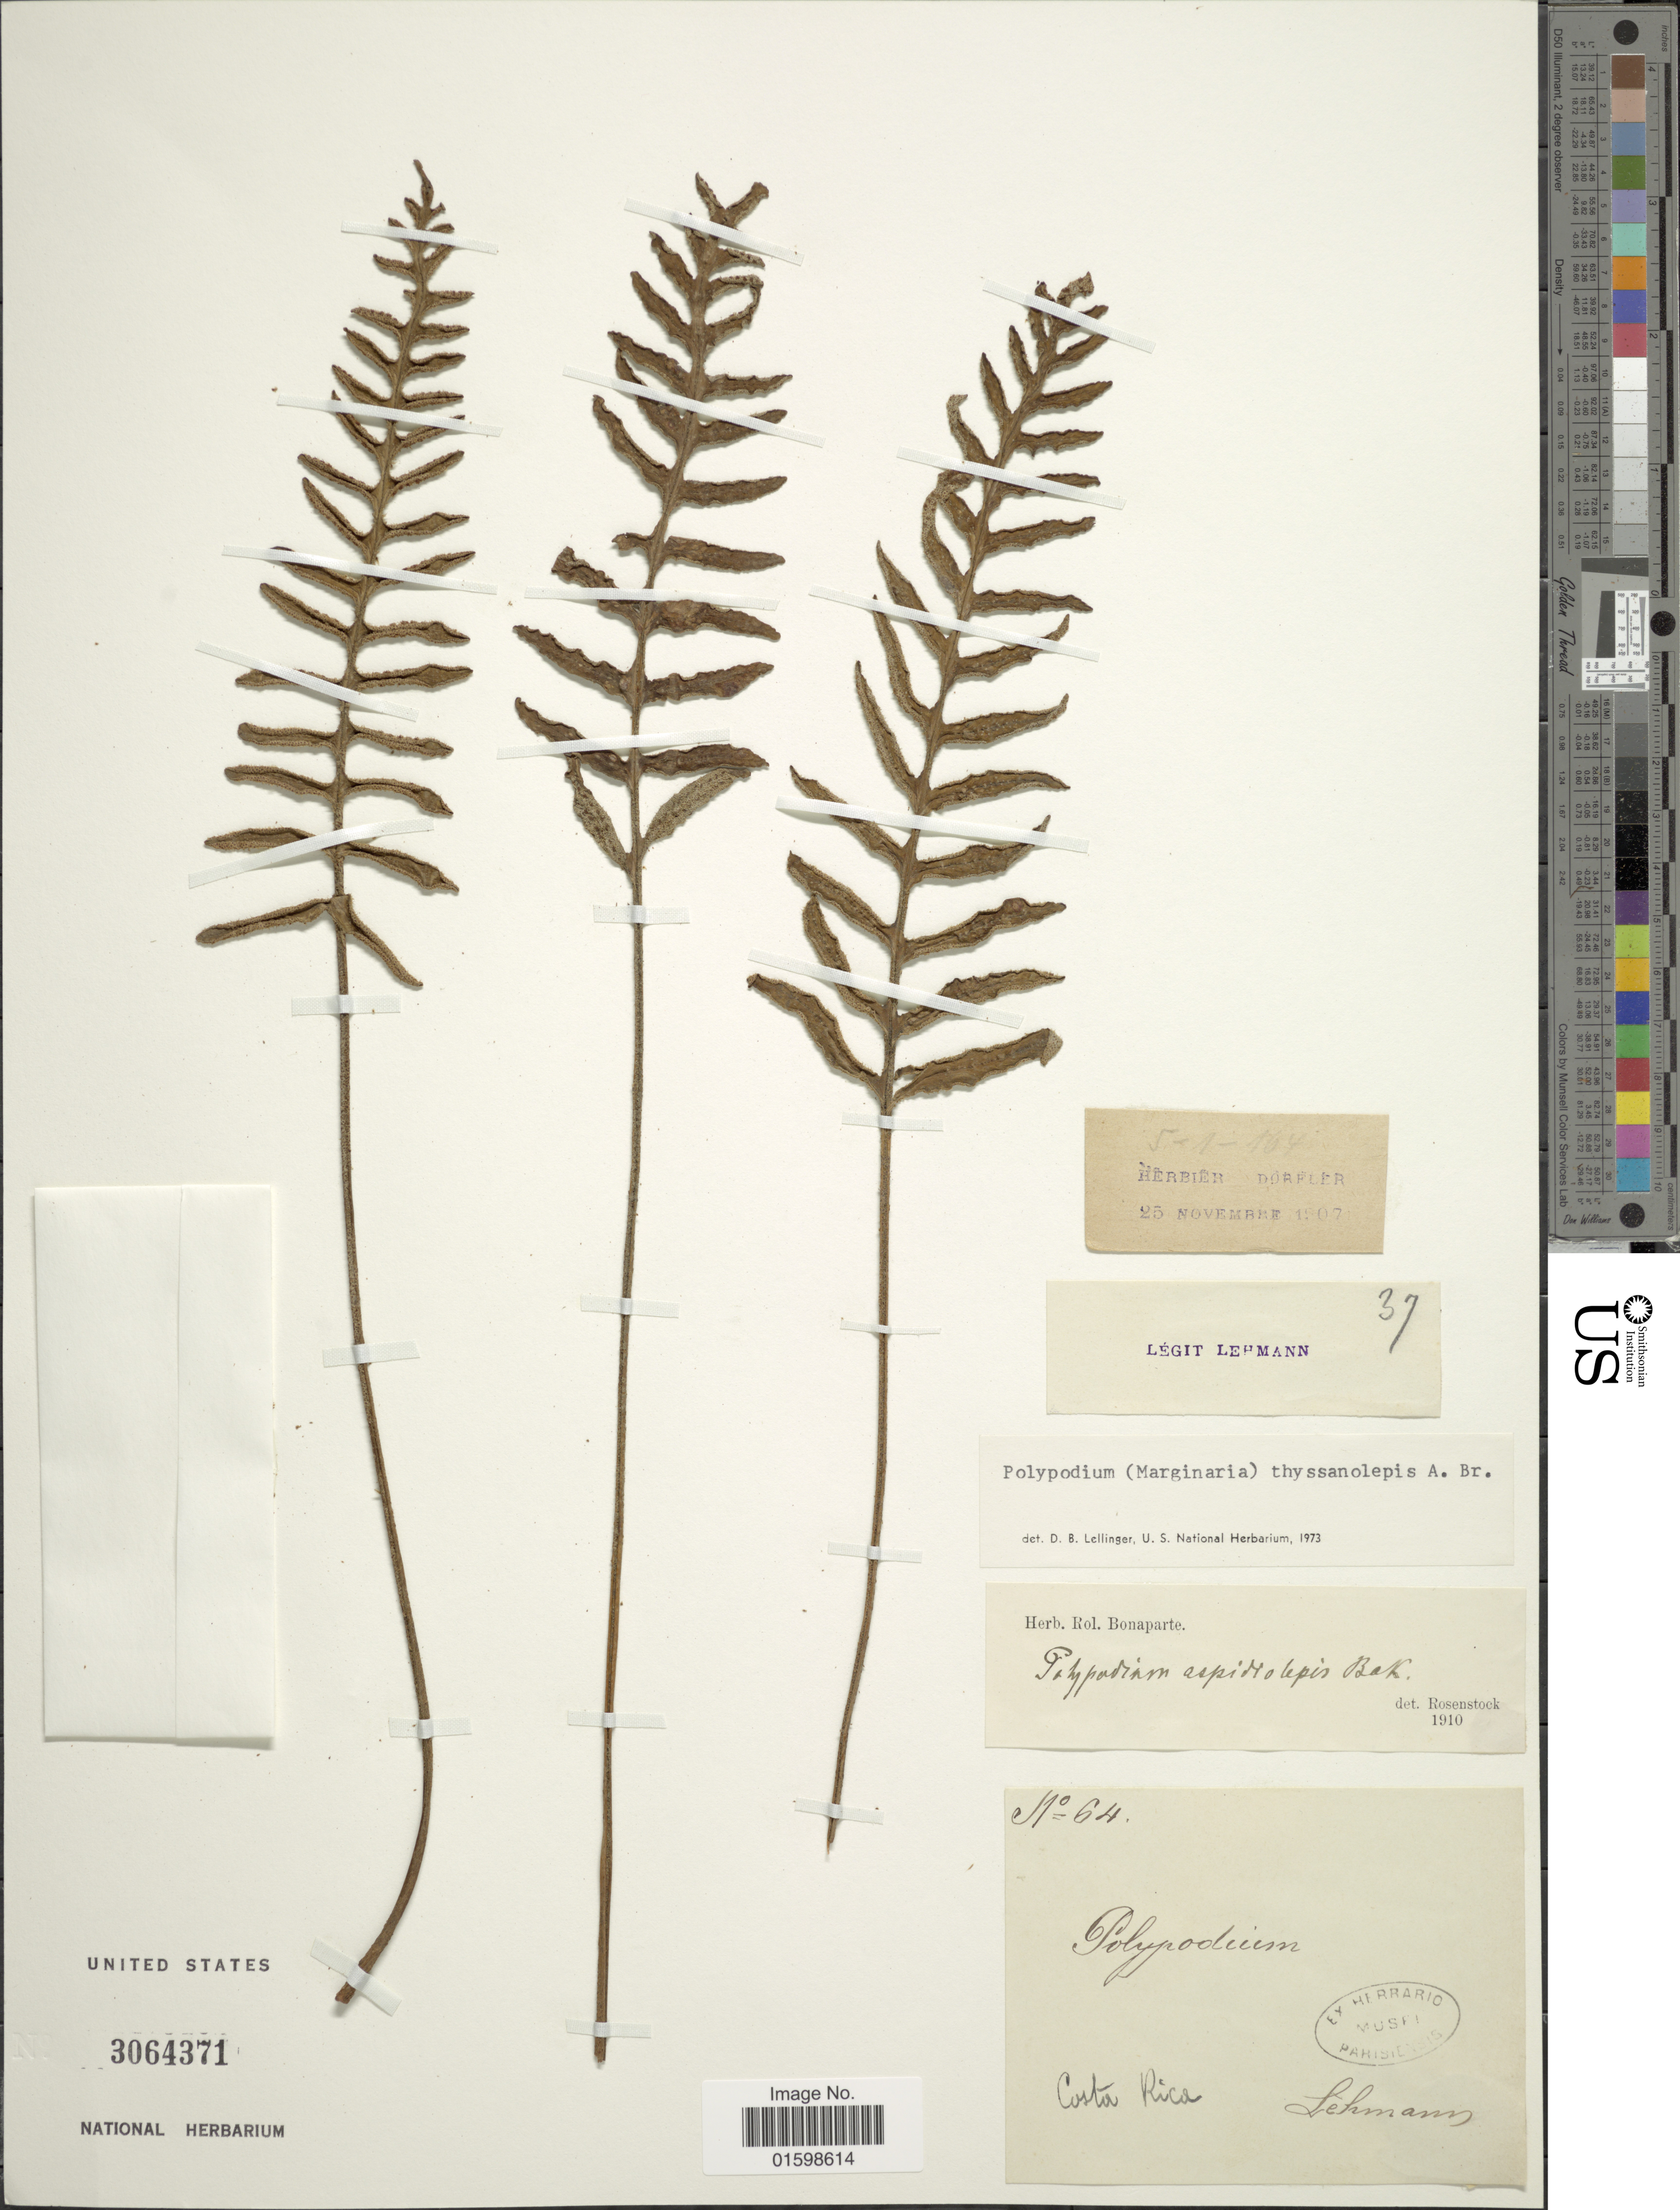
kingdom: Plantae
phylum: Tracheophyta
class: Polypodiopsida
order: Polypodiales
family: Polypodiaceae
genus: Pleopeltis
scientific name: Pleopeltis thyssanolepis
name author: (A. Braun ex Klotzsch) E.G. Andrews & Windham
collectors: -. Lehmann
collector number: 64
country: Costa Rica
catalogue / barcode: US 3064371